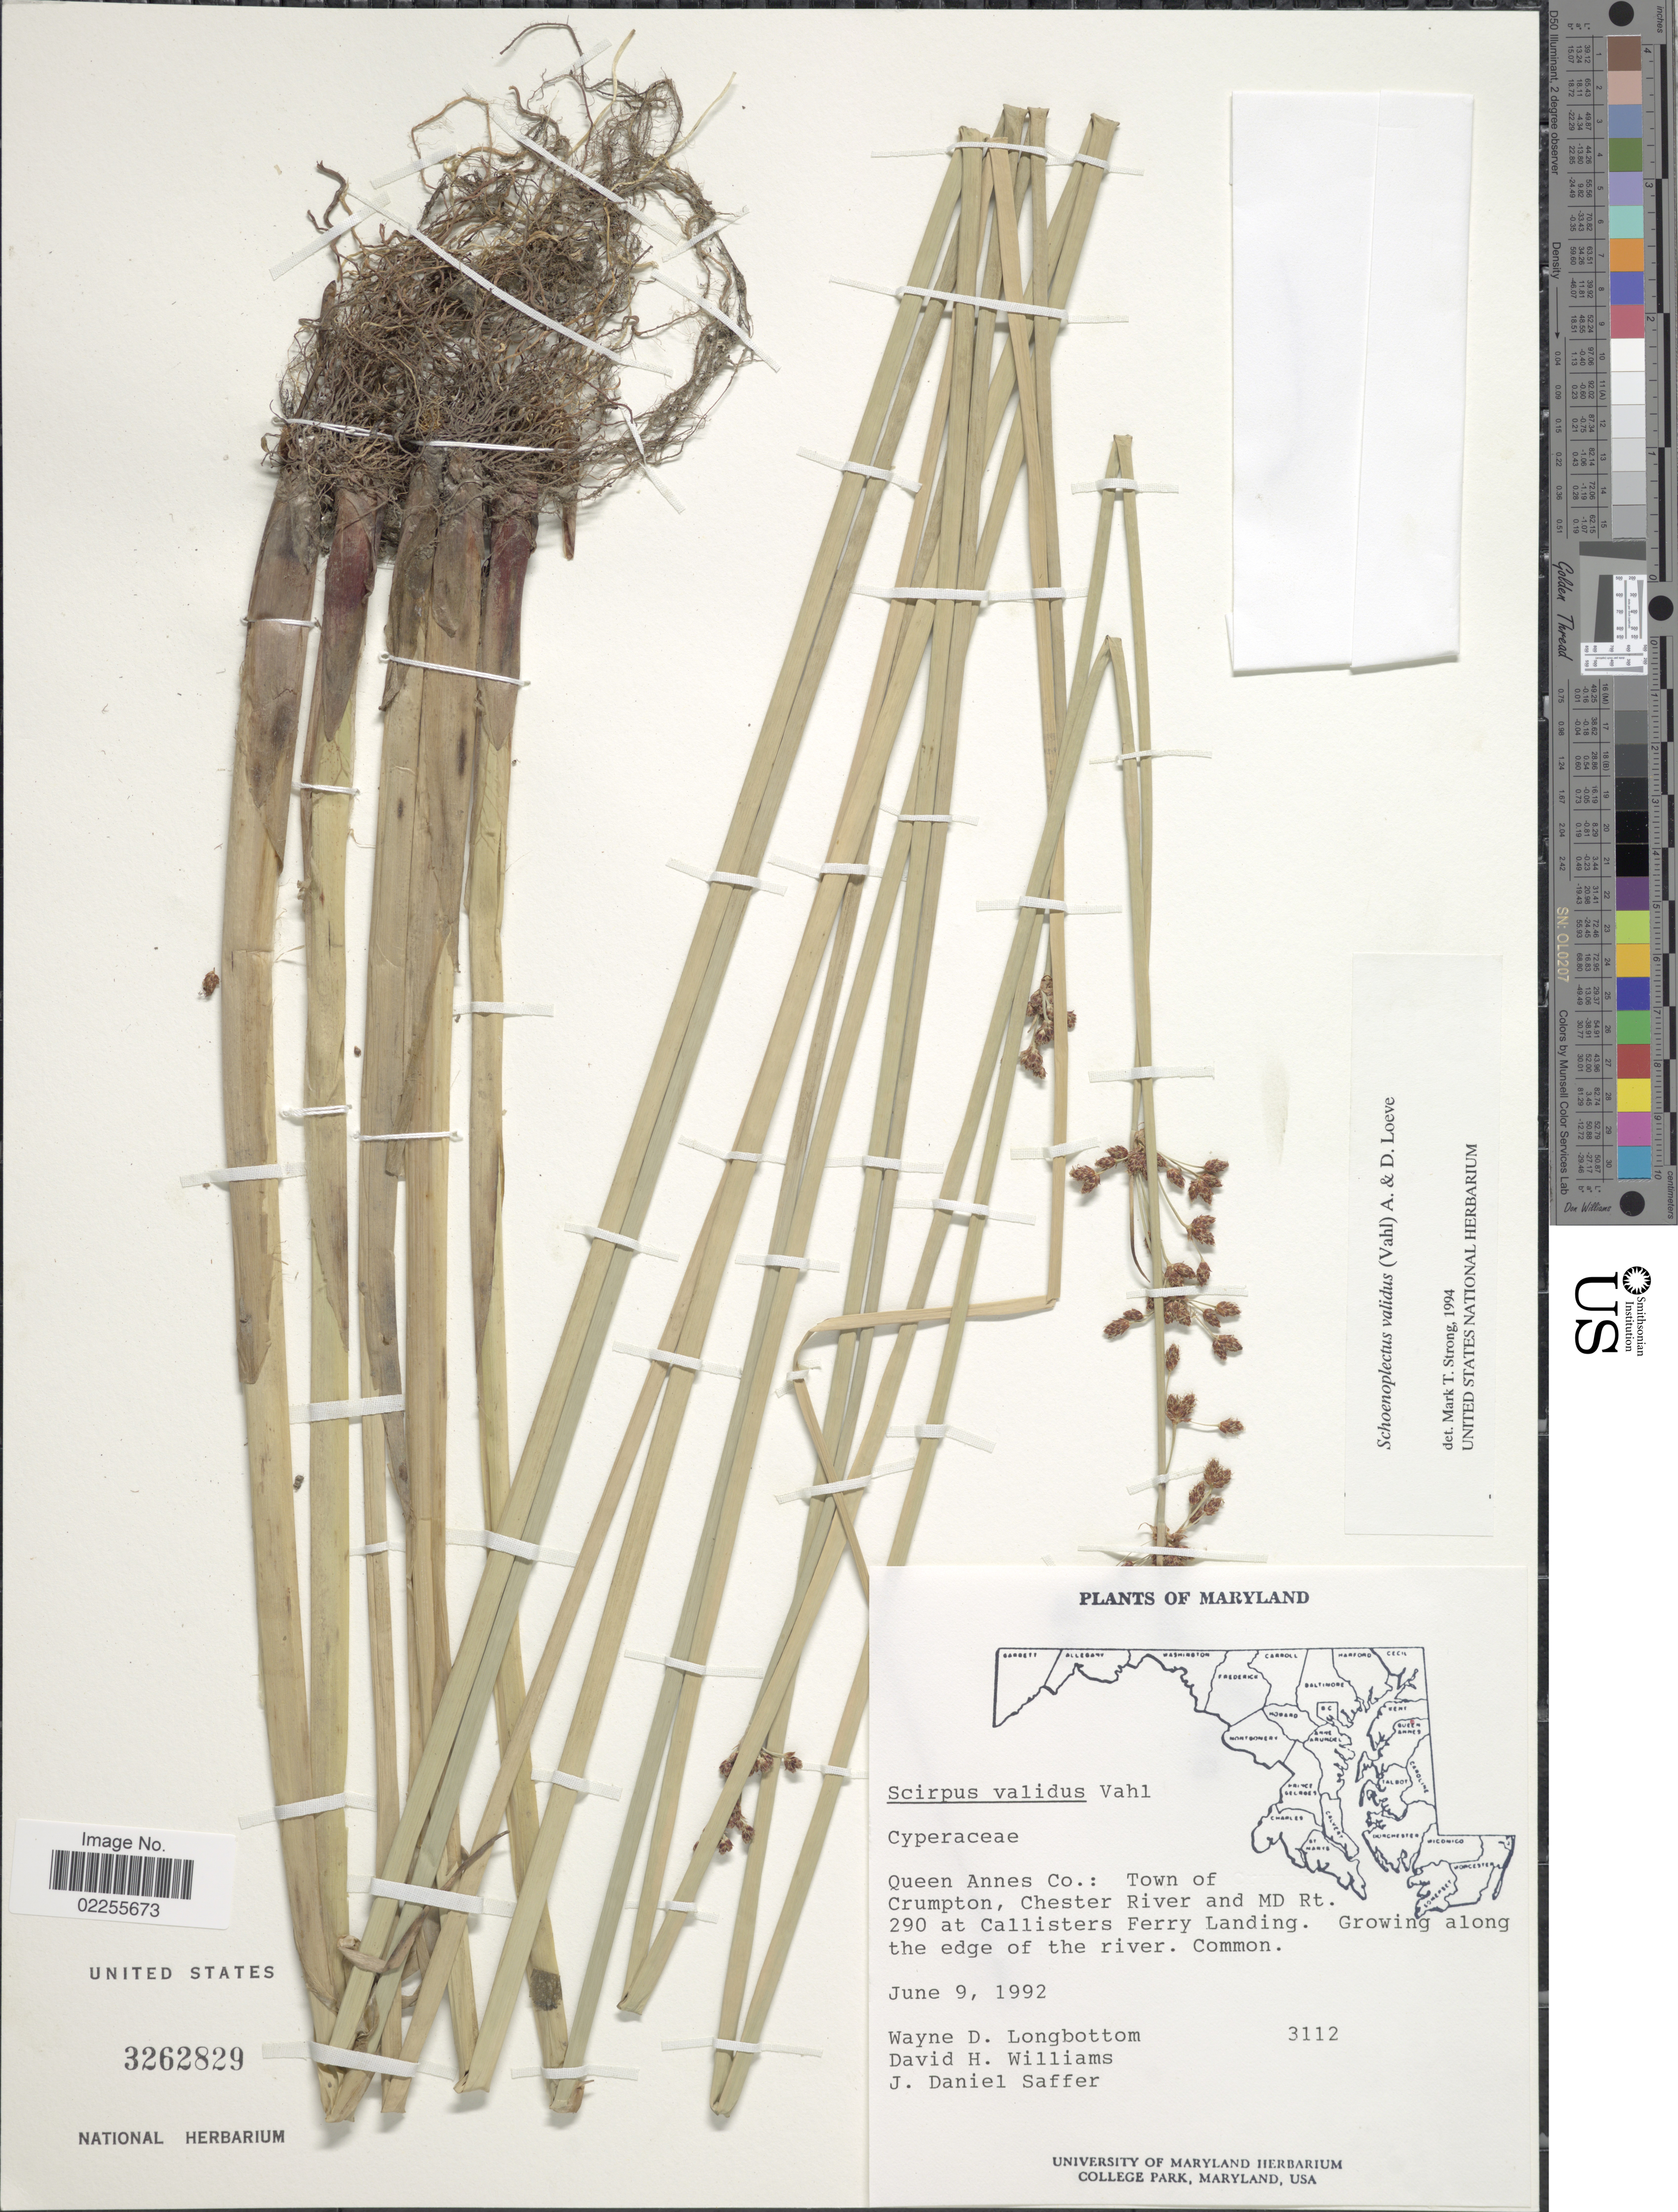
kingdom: Plantae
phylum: Tracheophyta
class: Liliopsida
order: Poales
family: Cyperaceae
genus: Schoenoplectus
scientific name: Schoenoplectus tabernaemontani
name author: (C.C. Gmel.) Palla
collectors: W. D. Longbottom, D. H. Williams & J. Saffer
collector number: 3112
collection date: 1992-06-09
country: United States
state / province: Maryland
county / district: Queen Anne's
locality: Queen Annes Co.: Town of Crumpton, Chester River and Rt. 290 at Callisters Ferry Landing, along edge of the river.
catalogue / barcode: US 3262829